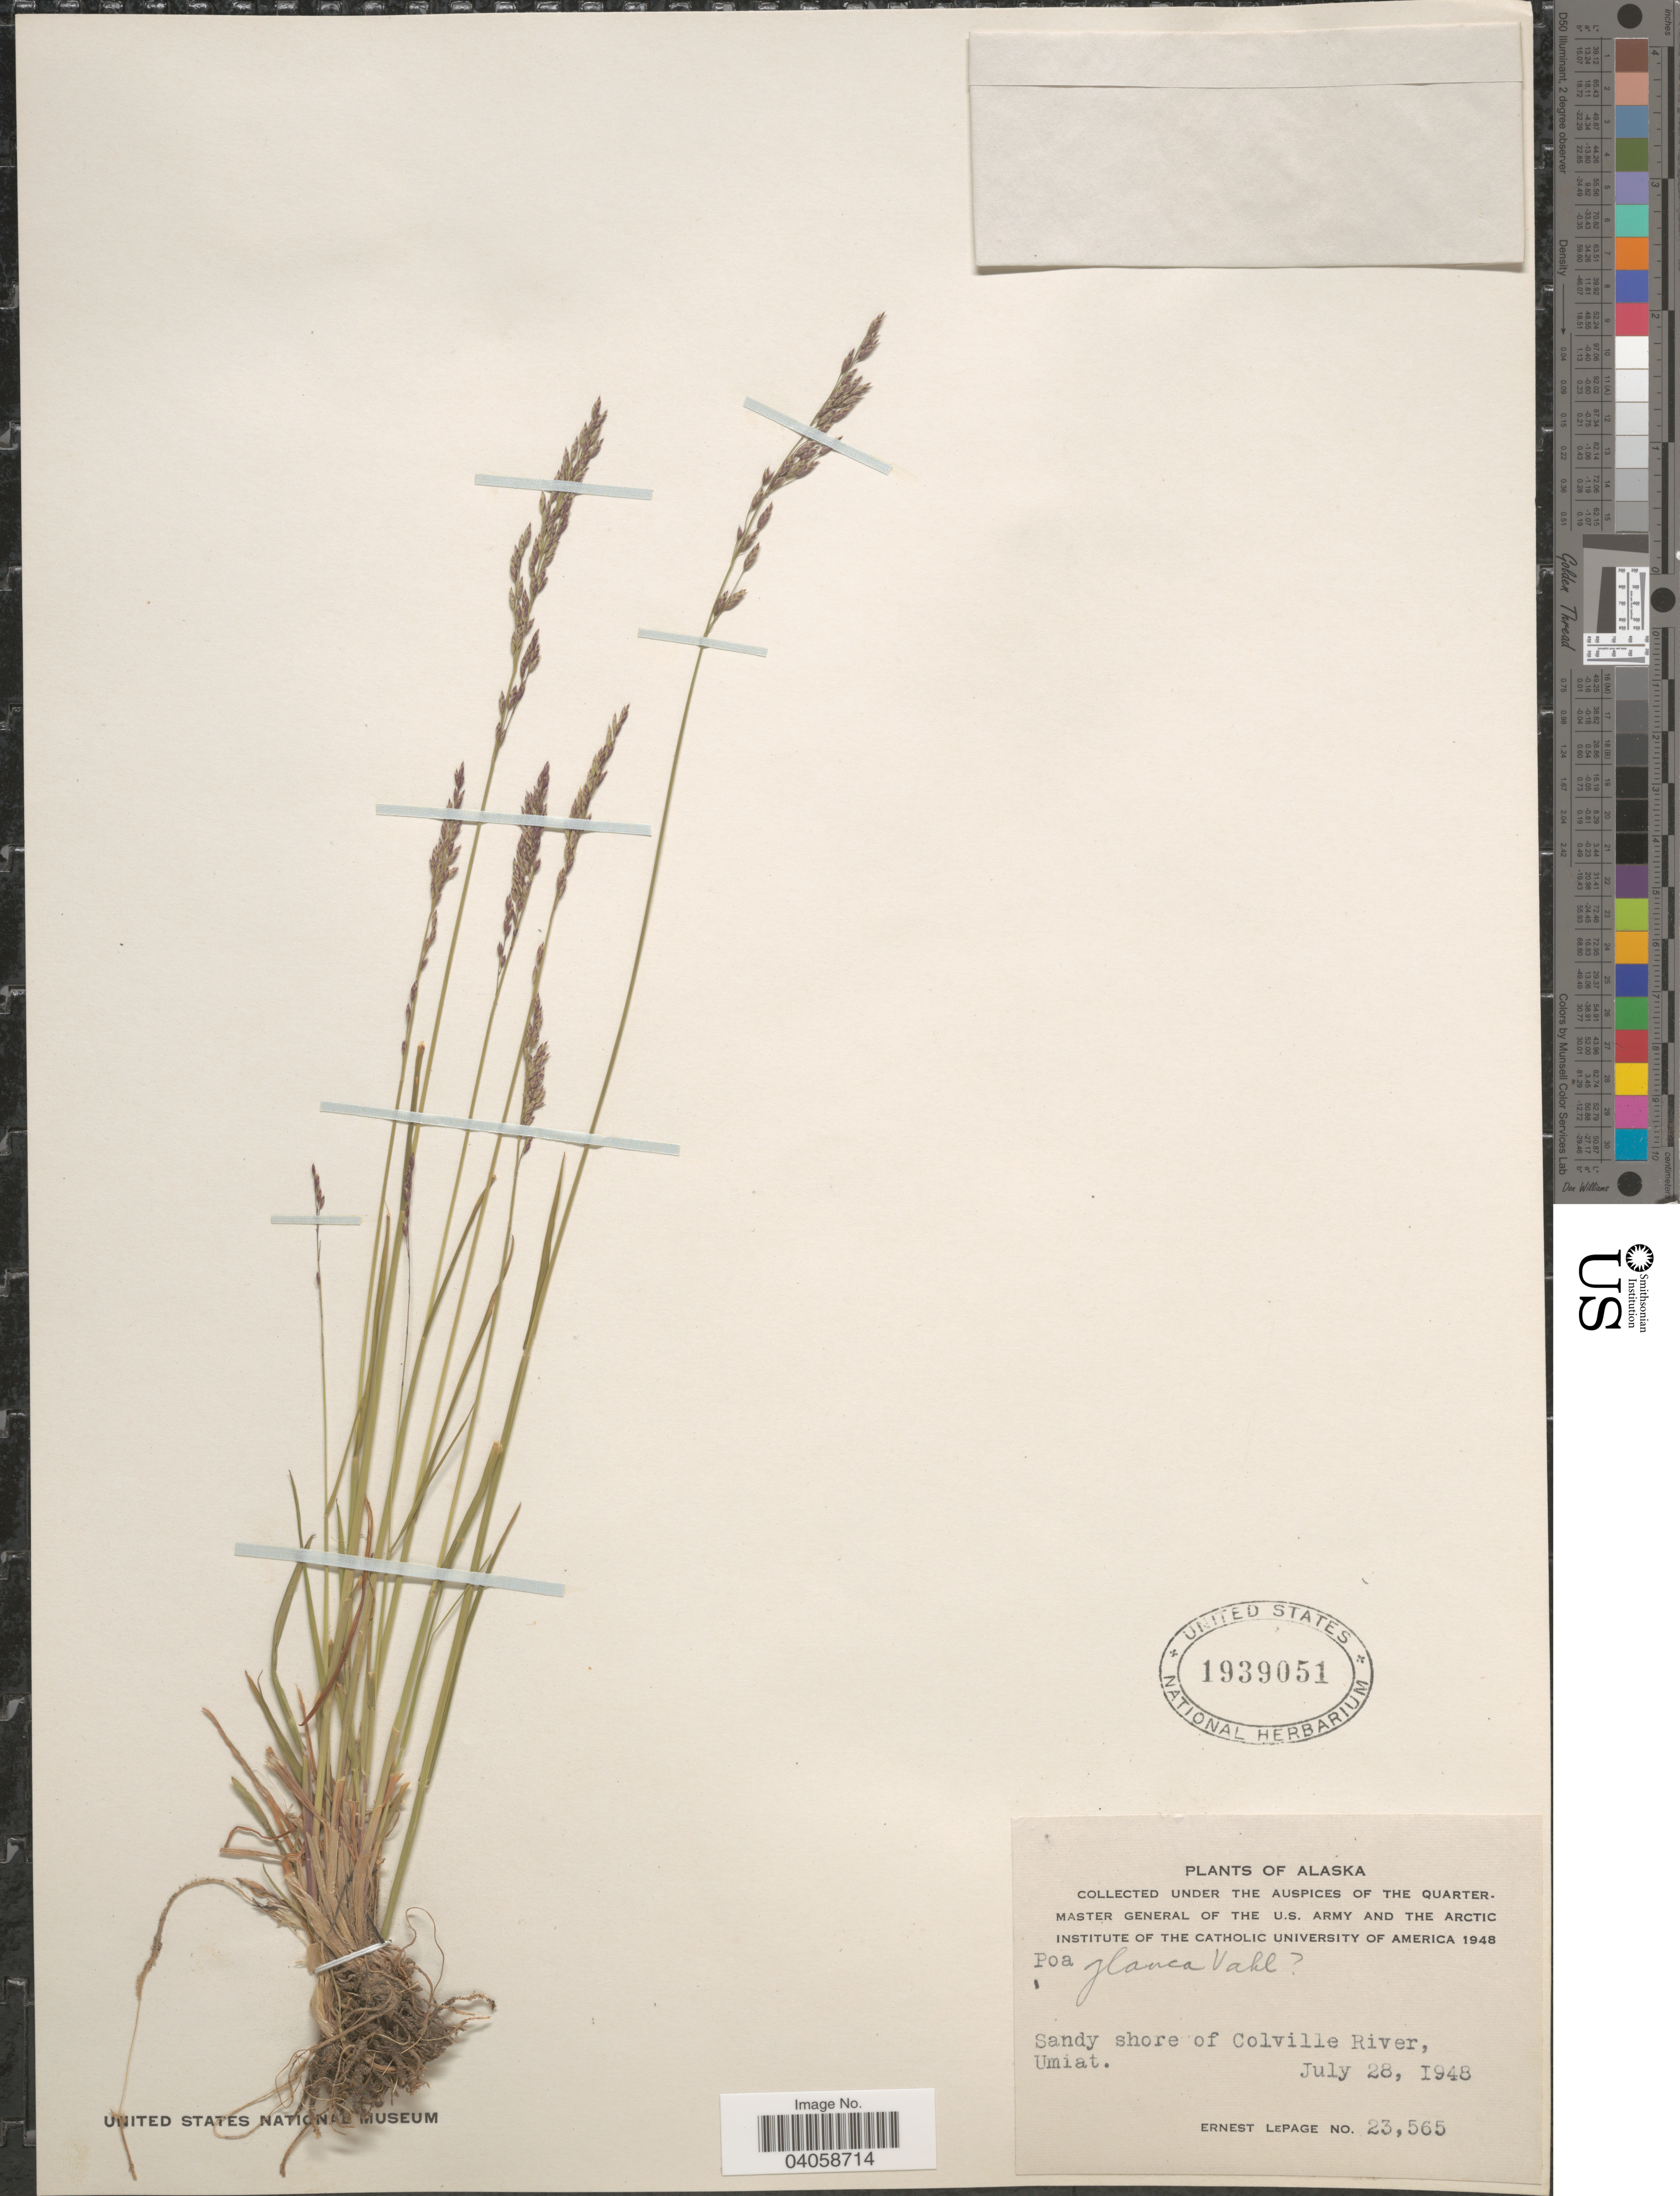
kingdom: Plantae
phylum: Tracheophyta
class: Liliopsida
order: Poales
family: Poaceae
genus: Poa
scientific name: Poa glauca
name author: Vahl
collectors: E. Lepage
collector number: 23565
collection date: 1948-07-28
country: United States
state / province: Alaska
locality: Sandy shore of Colville River, Umiat.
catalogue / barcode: US 1939051